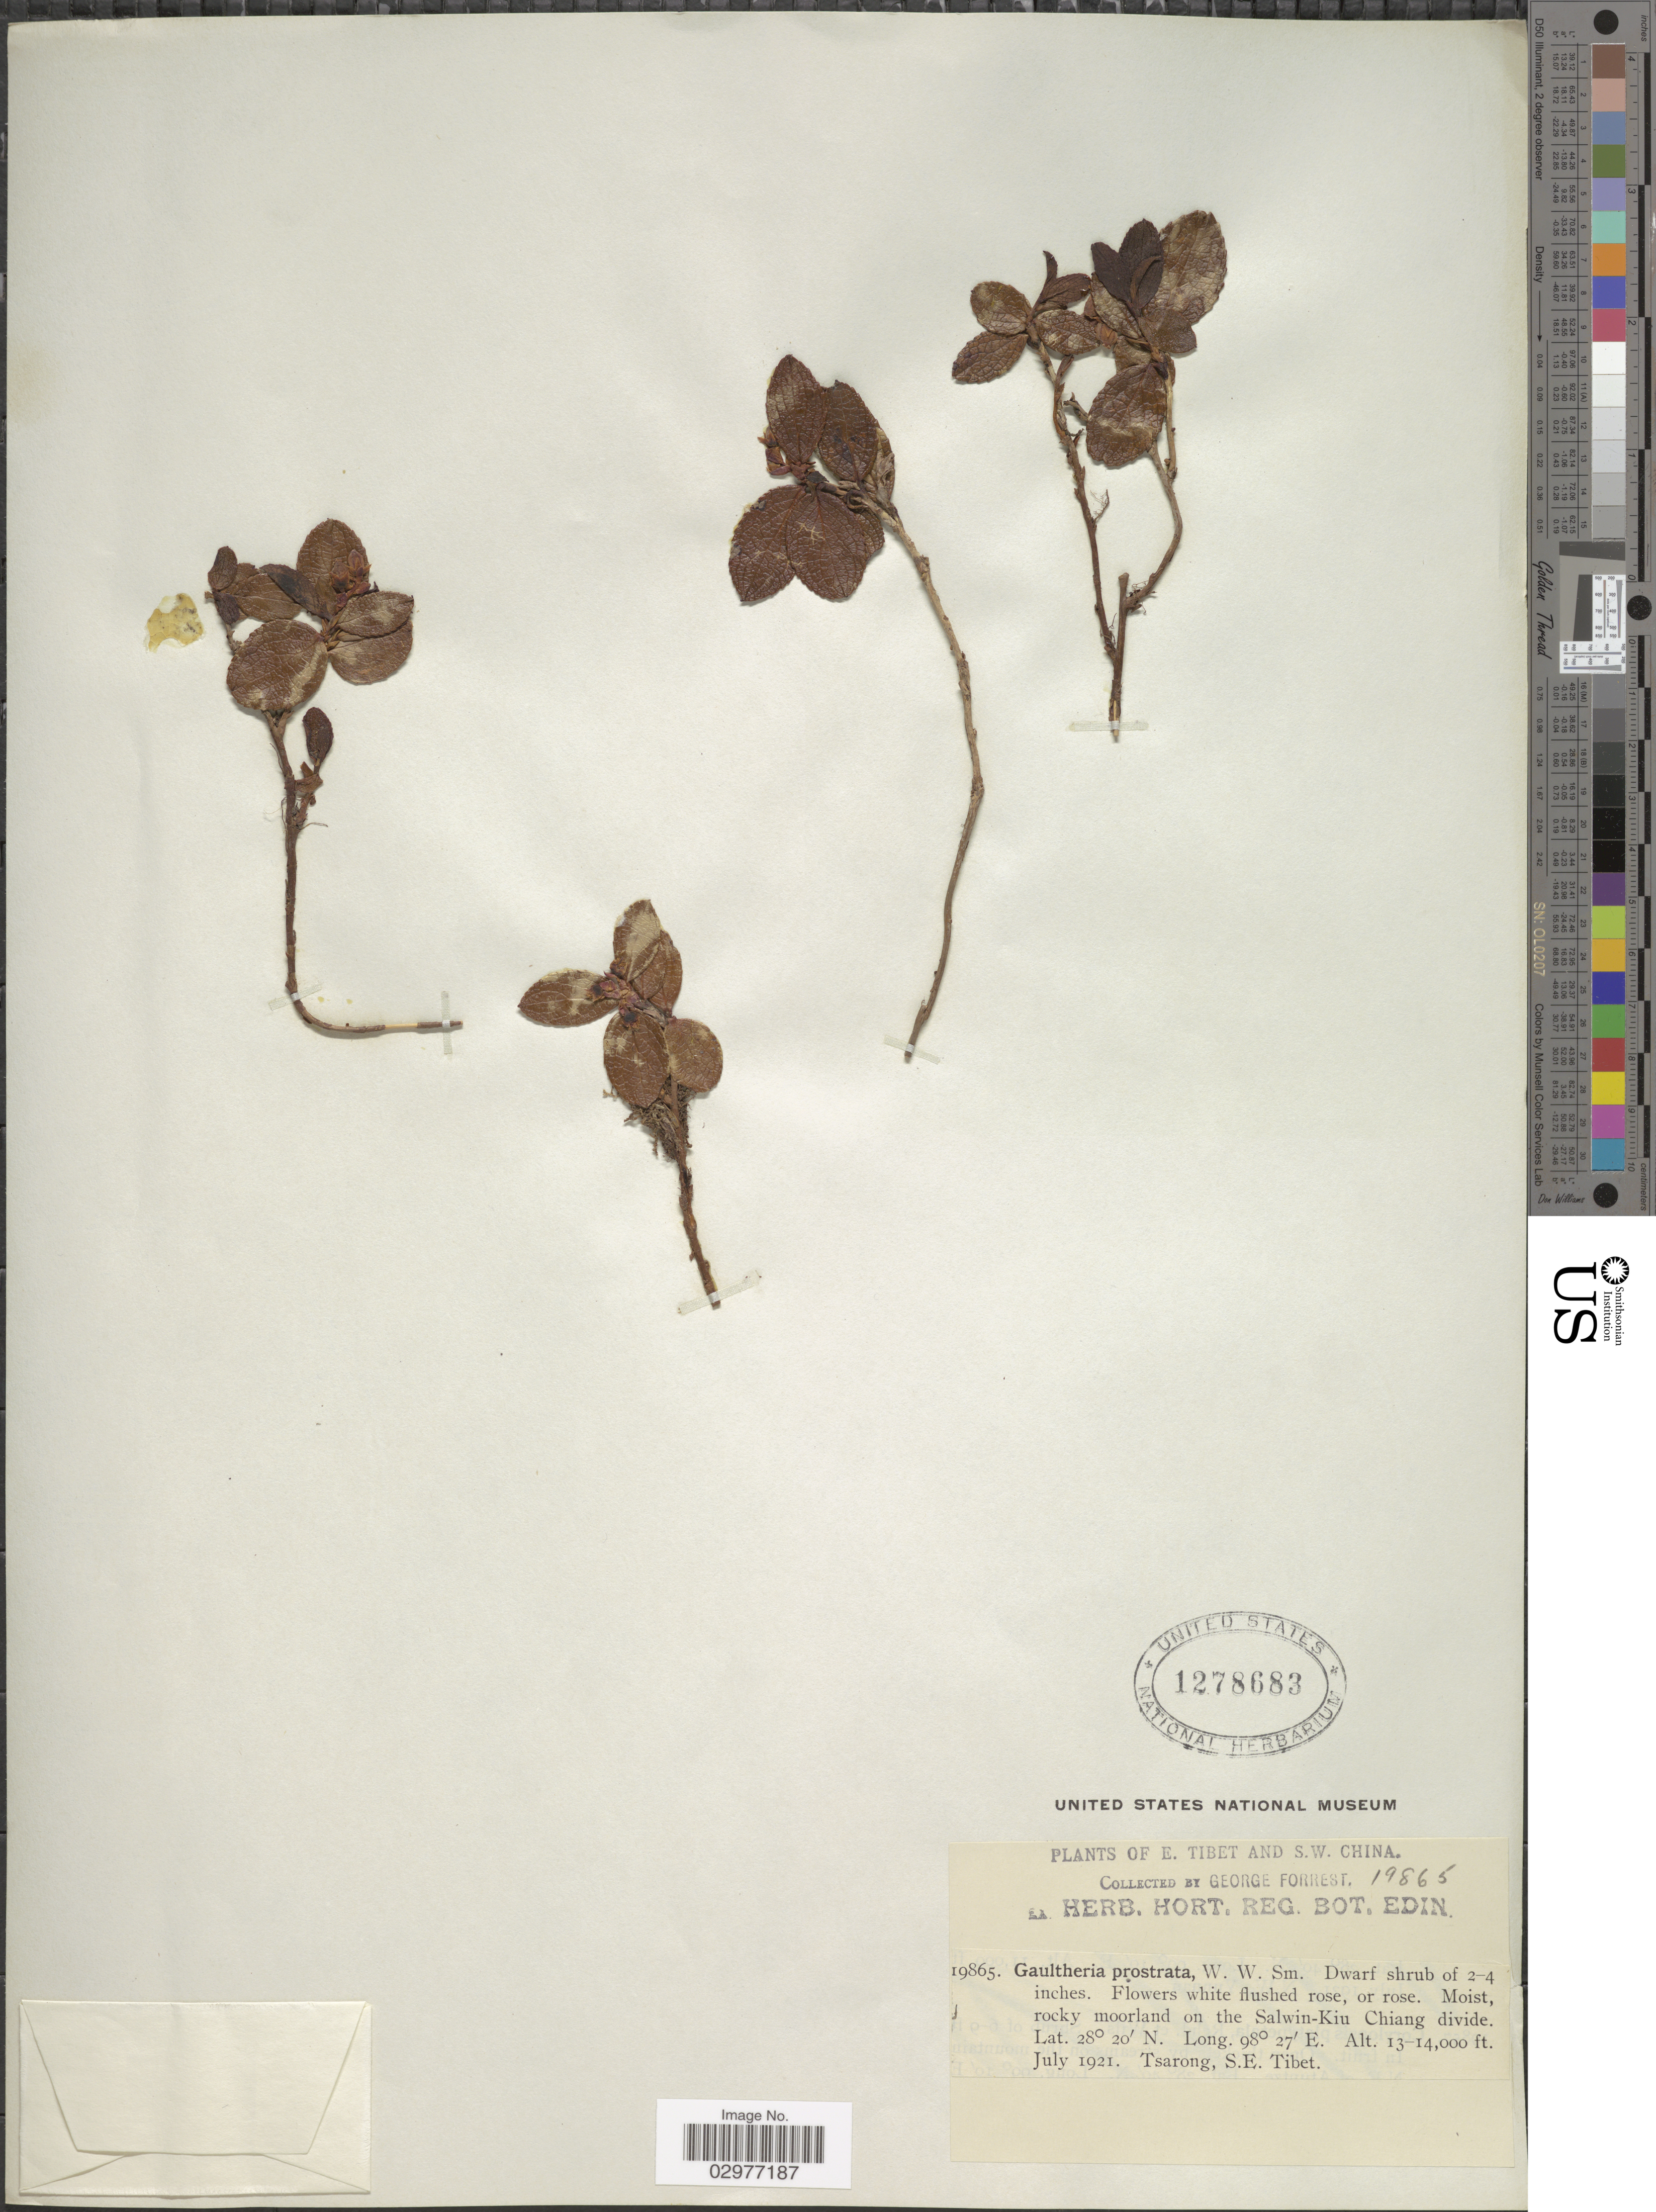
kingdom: Plantae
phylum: Tracheophyta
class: Magnoliopsida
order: Ericales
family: Ericaceae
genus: Gaultheria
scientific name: Gaultheria prostrata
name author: W.W. Sm.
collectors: G. Forrest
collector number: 19865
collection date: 1921-07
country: China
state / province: Xizang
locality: E. Tibet and S.W. China. Moist, rocky moorland on the Salwin-Kiu Chiang Divide.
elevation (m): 3962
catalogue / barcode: US 1278683